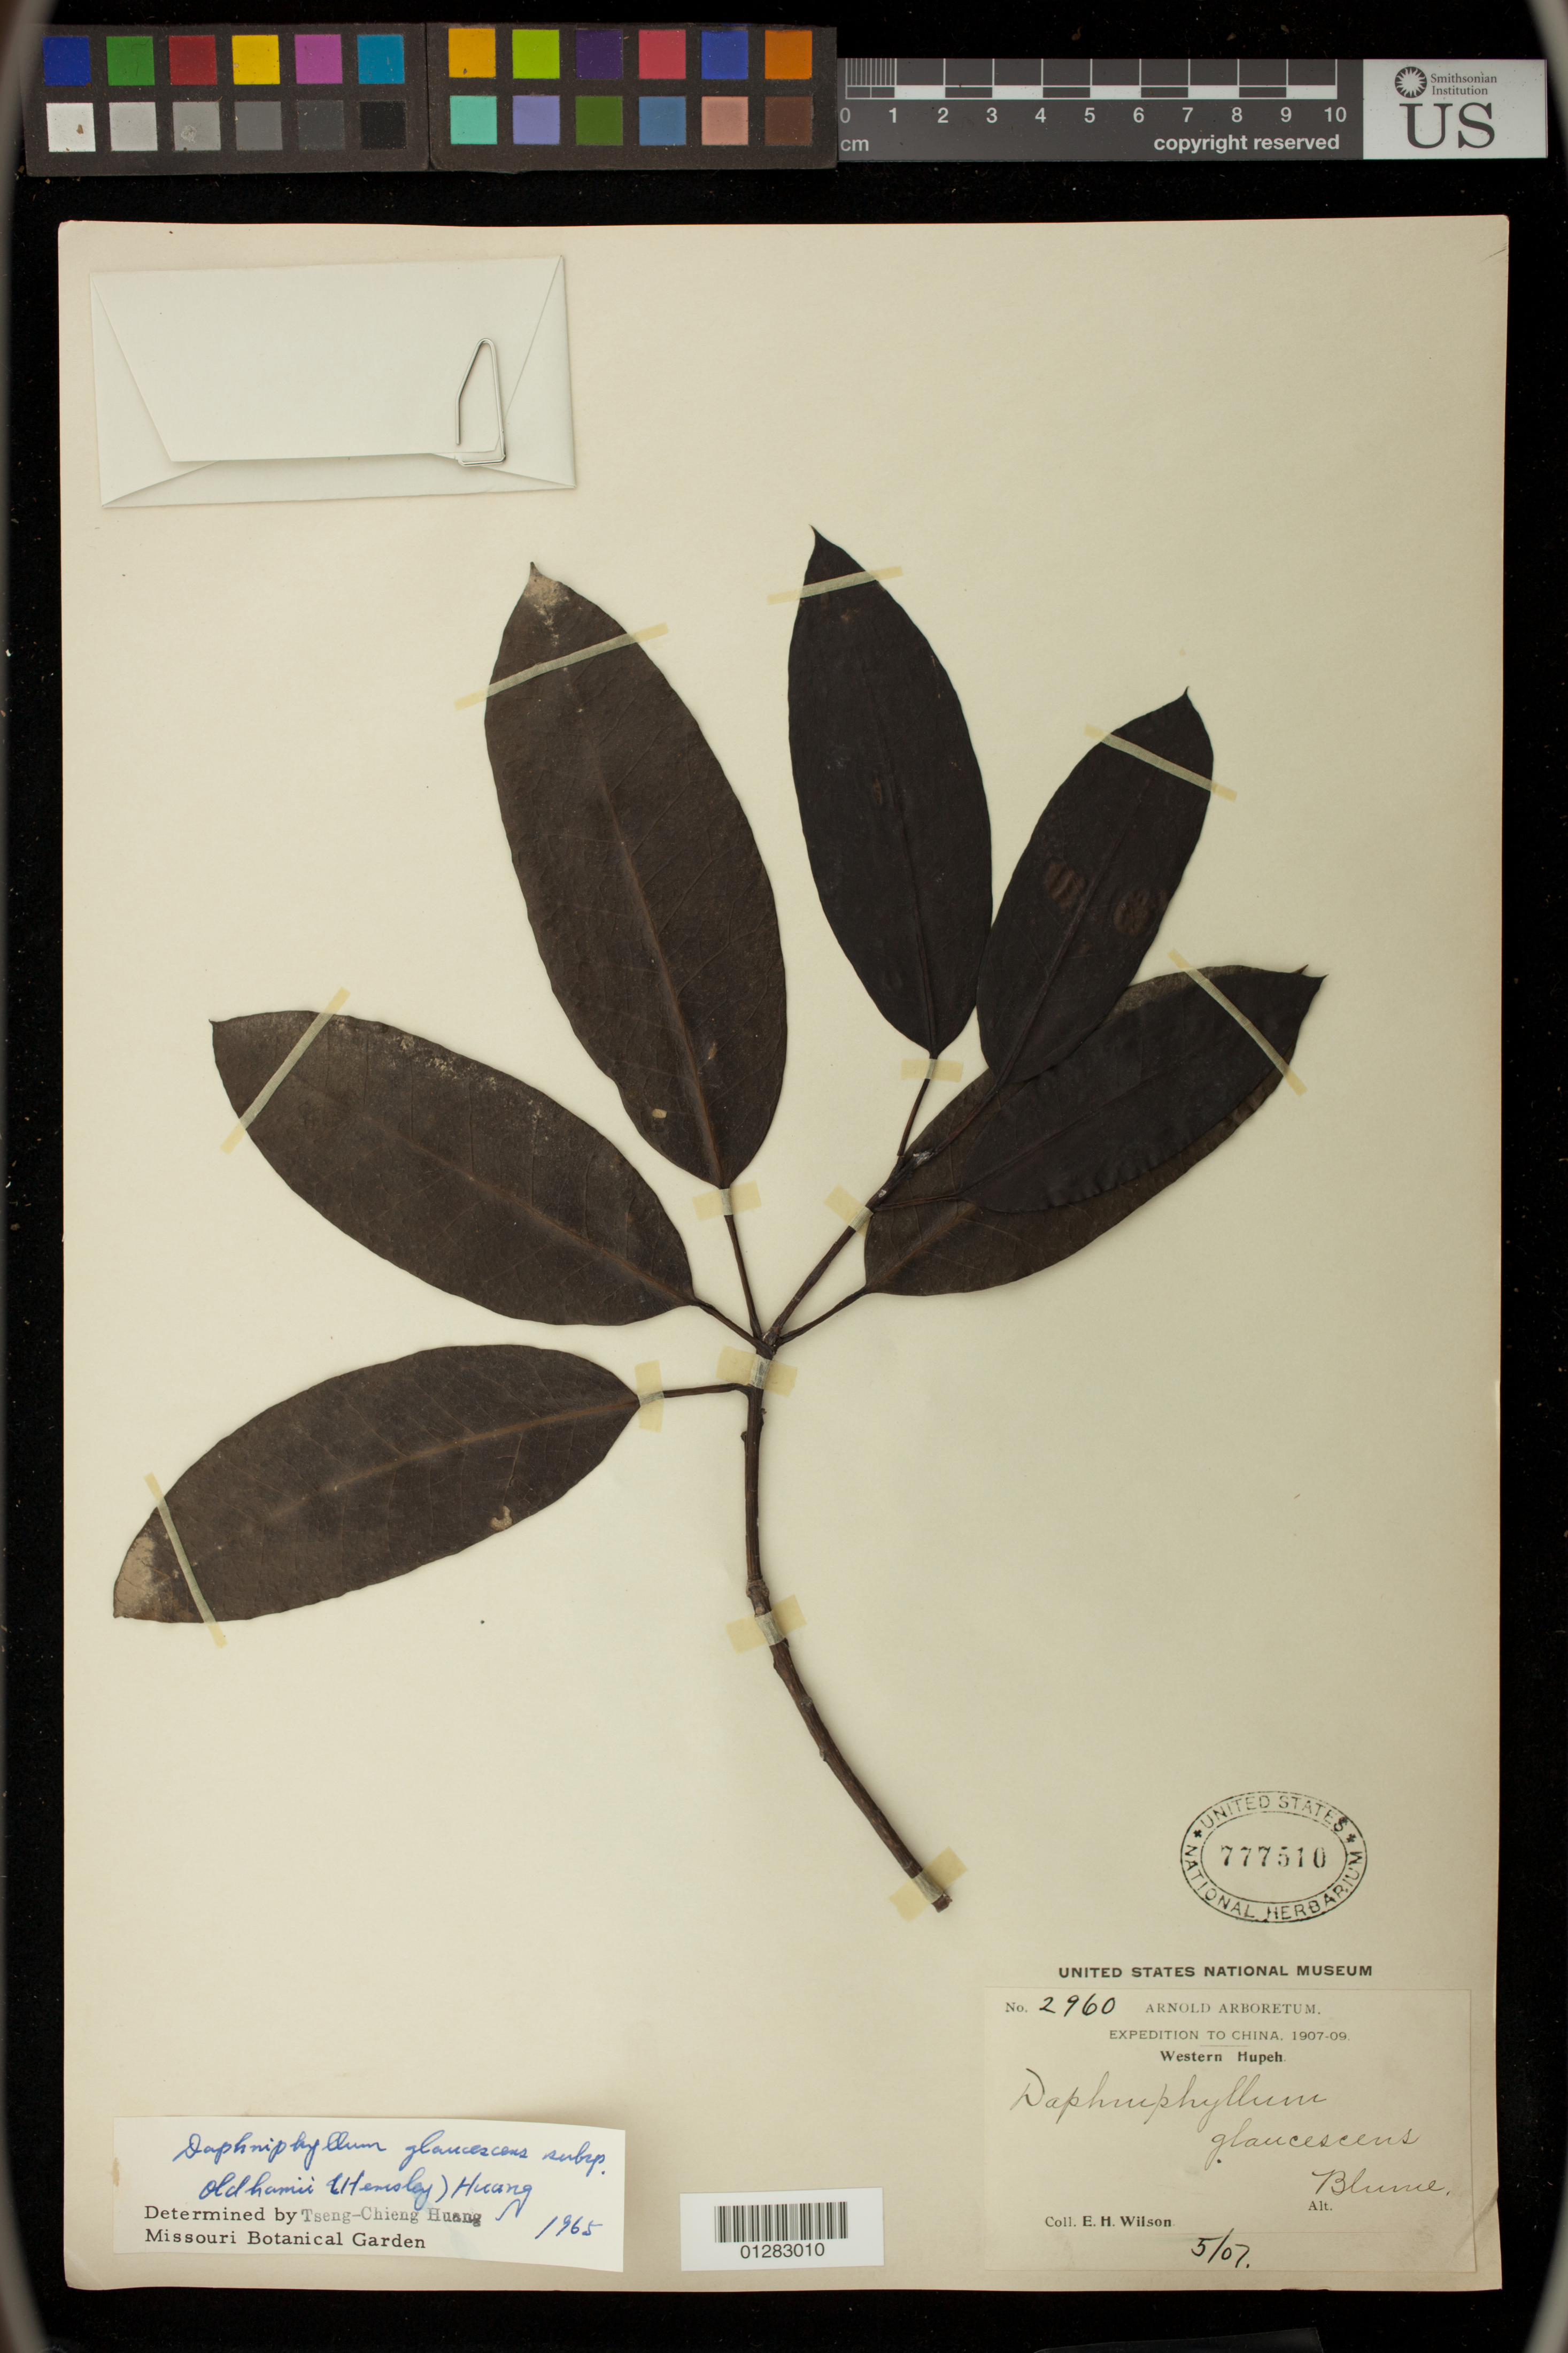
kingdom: Plantae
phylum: Tracheophyta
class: Magnoliopsida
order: Saxifragales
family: Daphniphyllaceae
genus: Daphniphyllum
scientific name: Daphniphyllum glaucescens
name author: Blume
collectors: E. Wilson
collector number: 2960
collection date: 1907-05-07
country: China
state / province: Hubei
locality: Western Hupeh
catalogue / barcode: US 777510